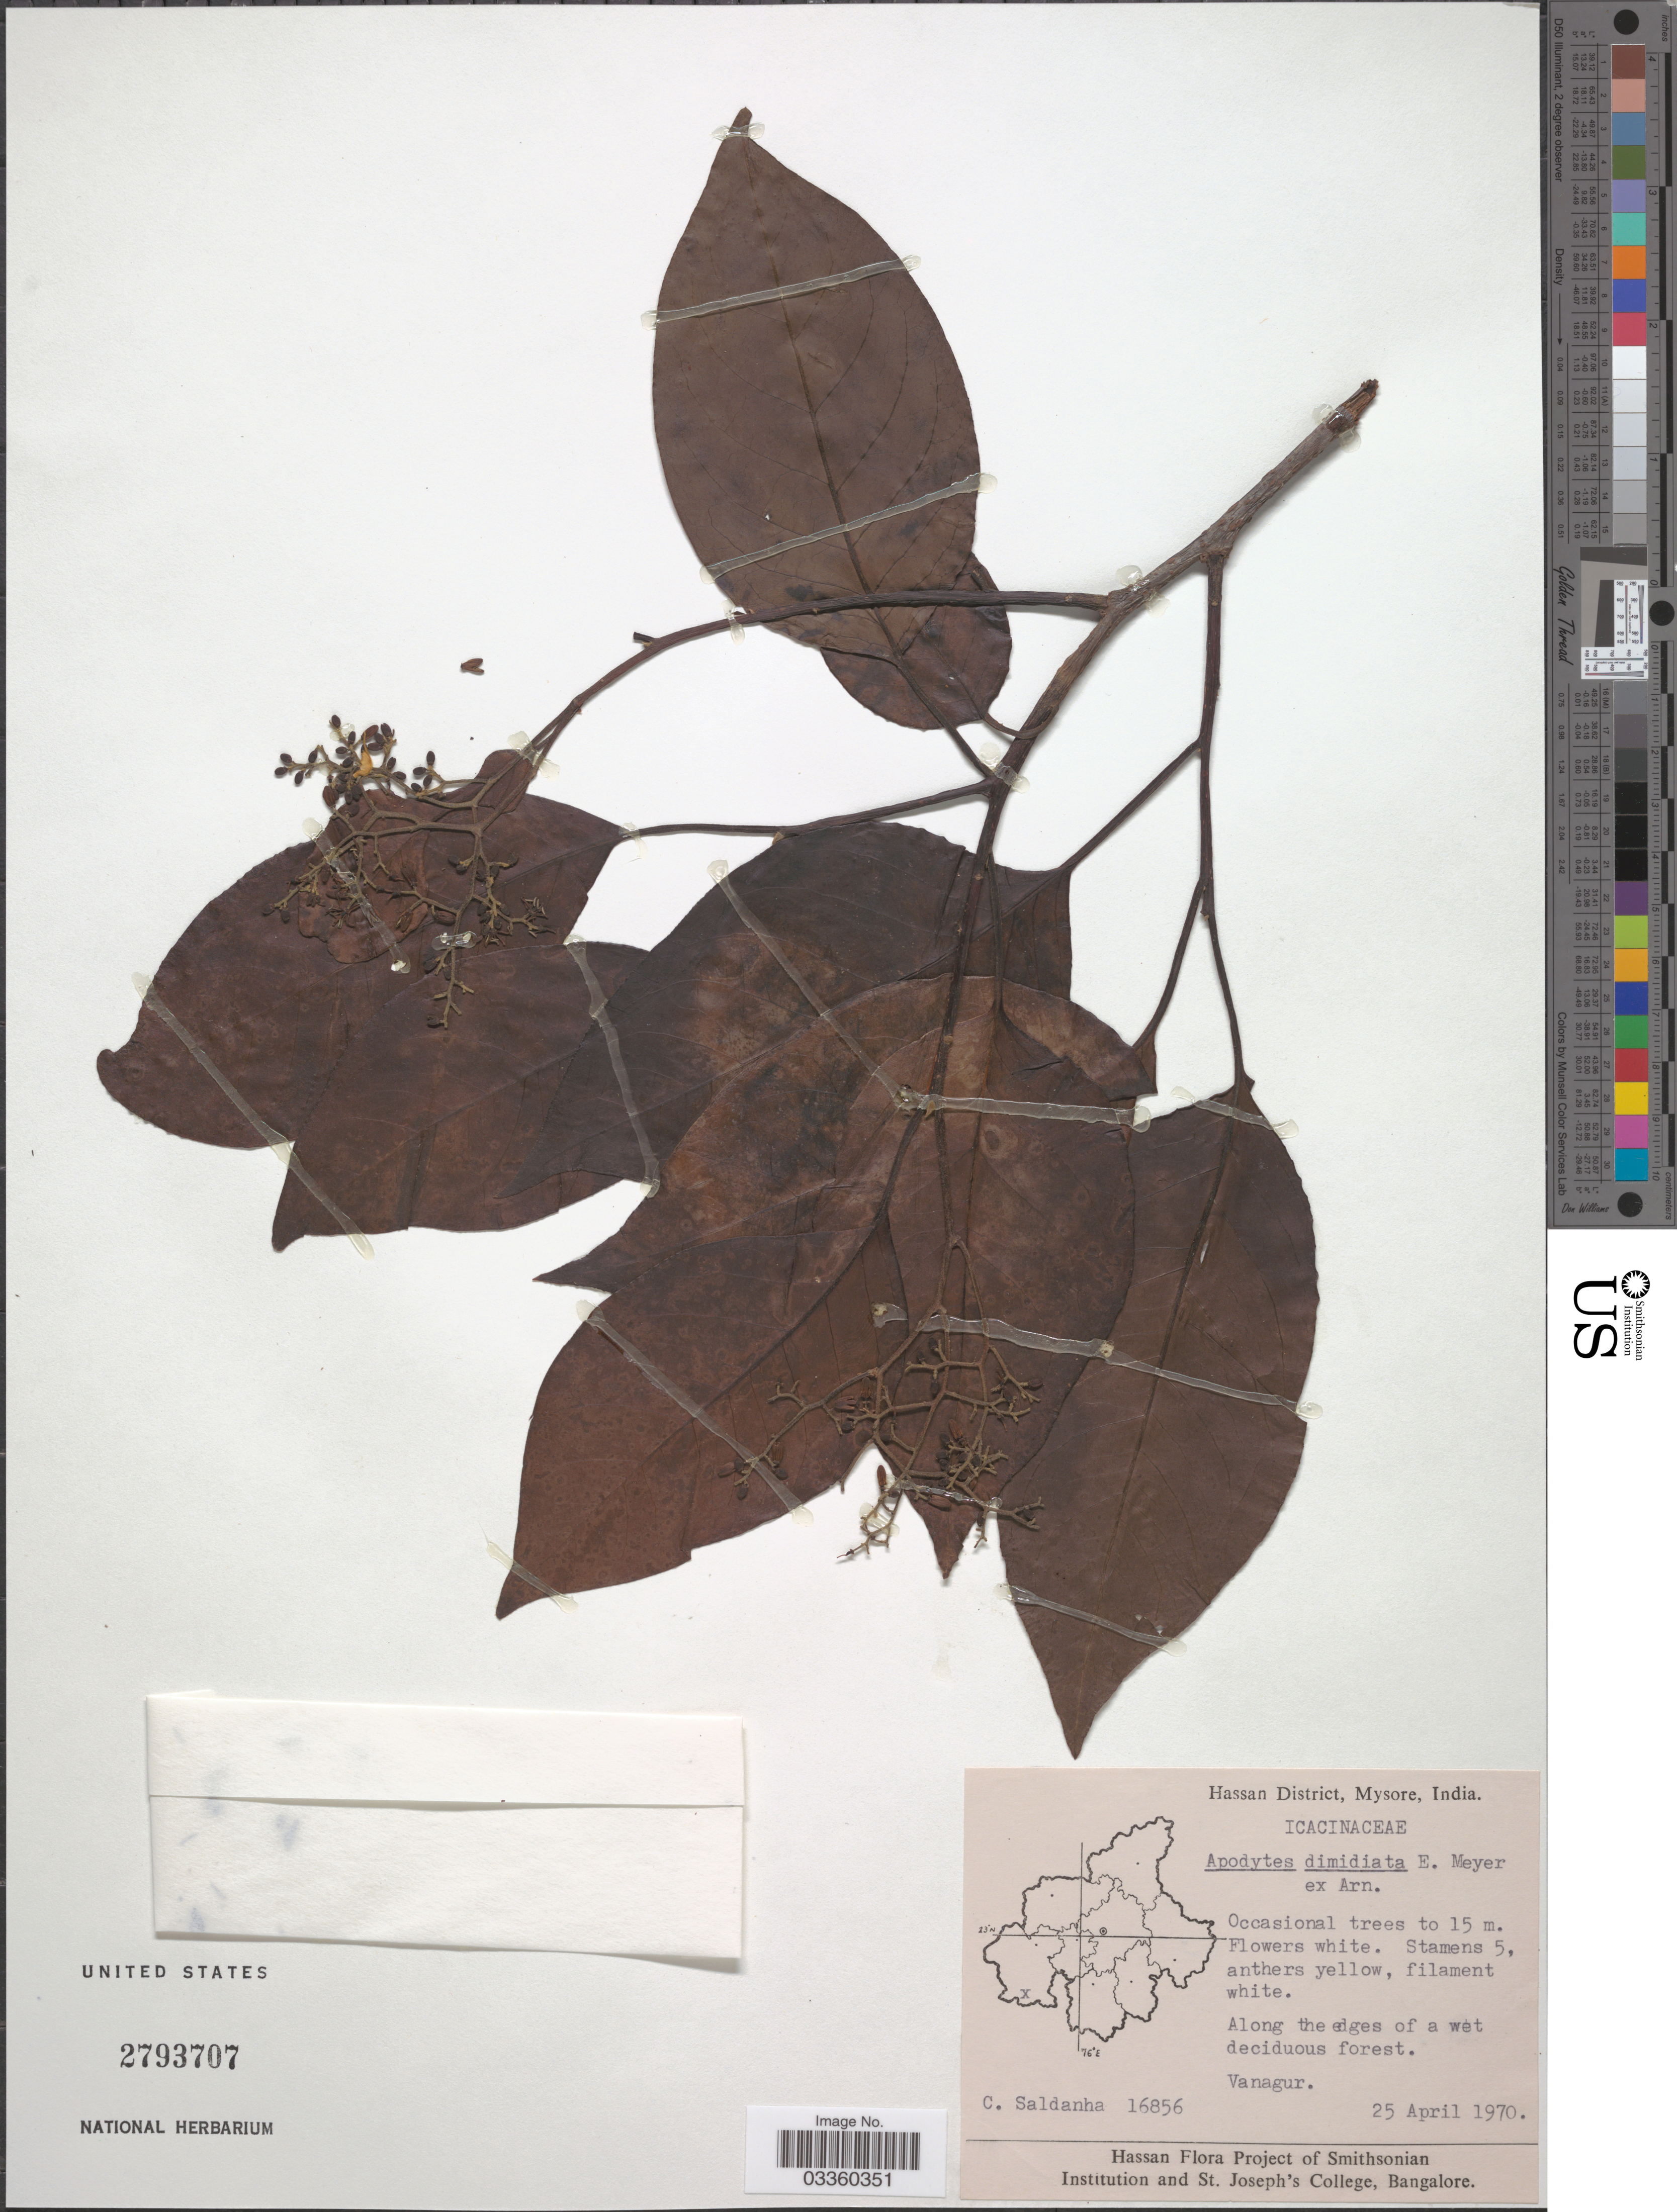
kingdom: Plantae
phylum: Tracheophyta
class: Magnoliopsida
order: Metteniusales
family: Metteniusaceae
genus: Apodytes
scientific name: Apodytes dimidiata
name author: E. Mey. ex Arn.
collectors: C. Saldanha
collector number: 16856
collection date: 1970-04-25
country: India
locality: Hassan District, Mysore. Vanagur.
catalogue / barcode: US 2793707